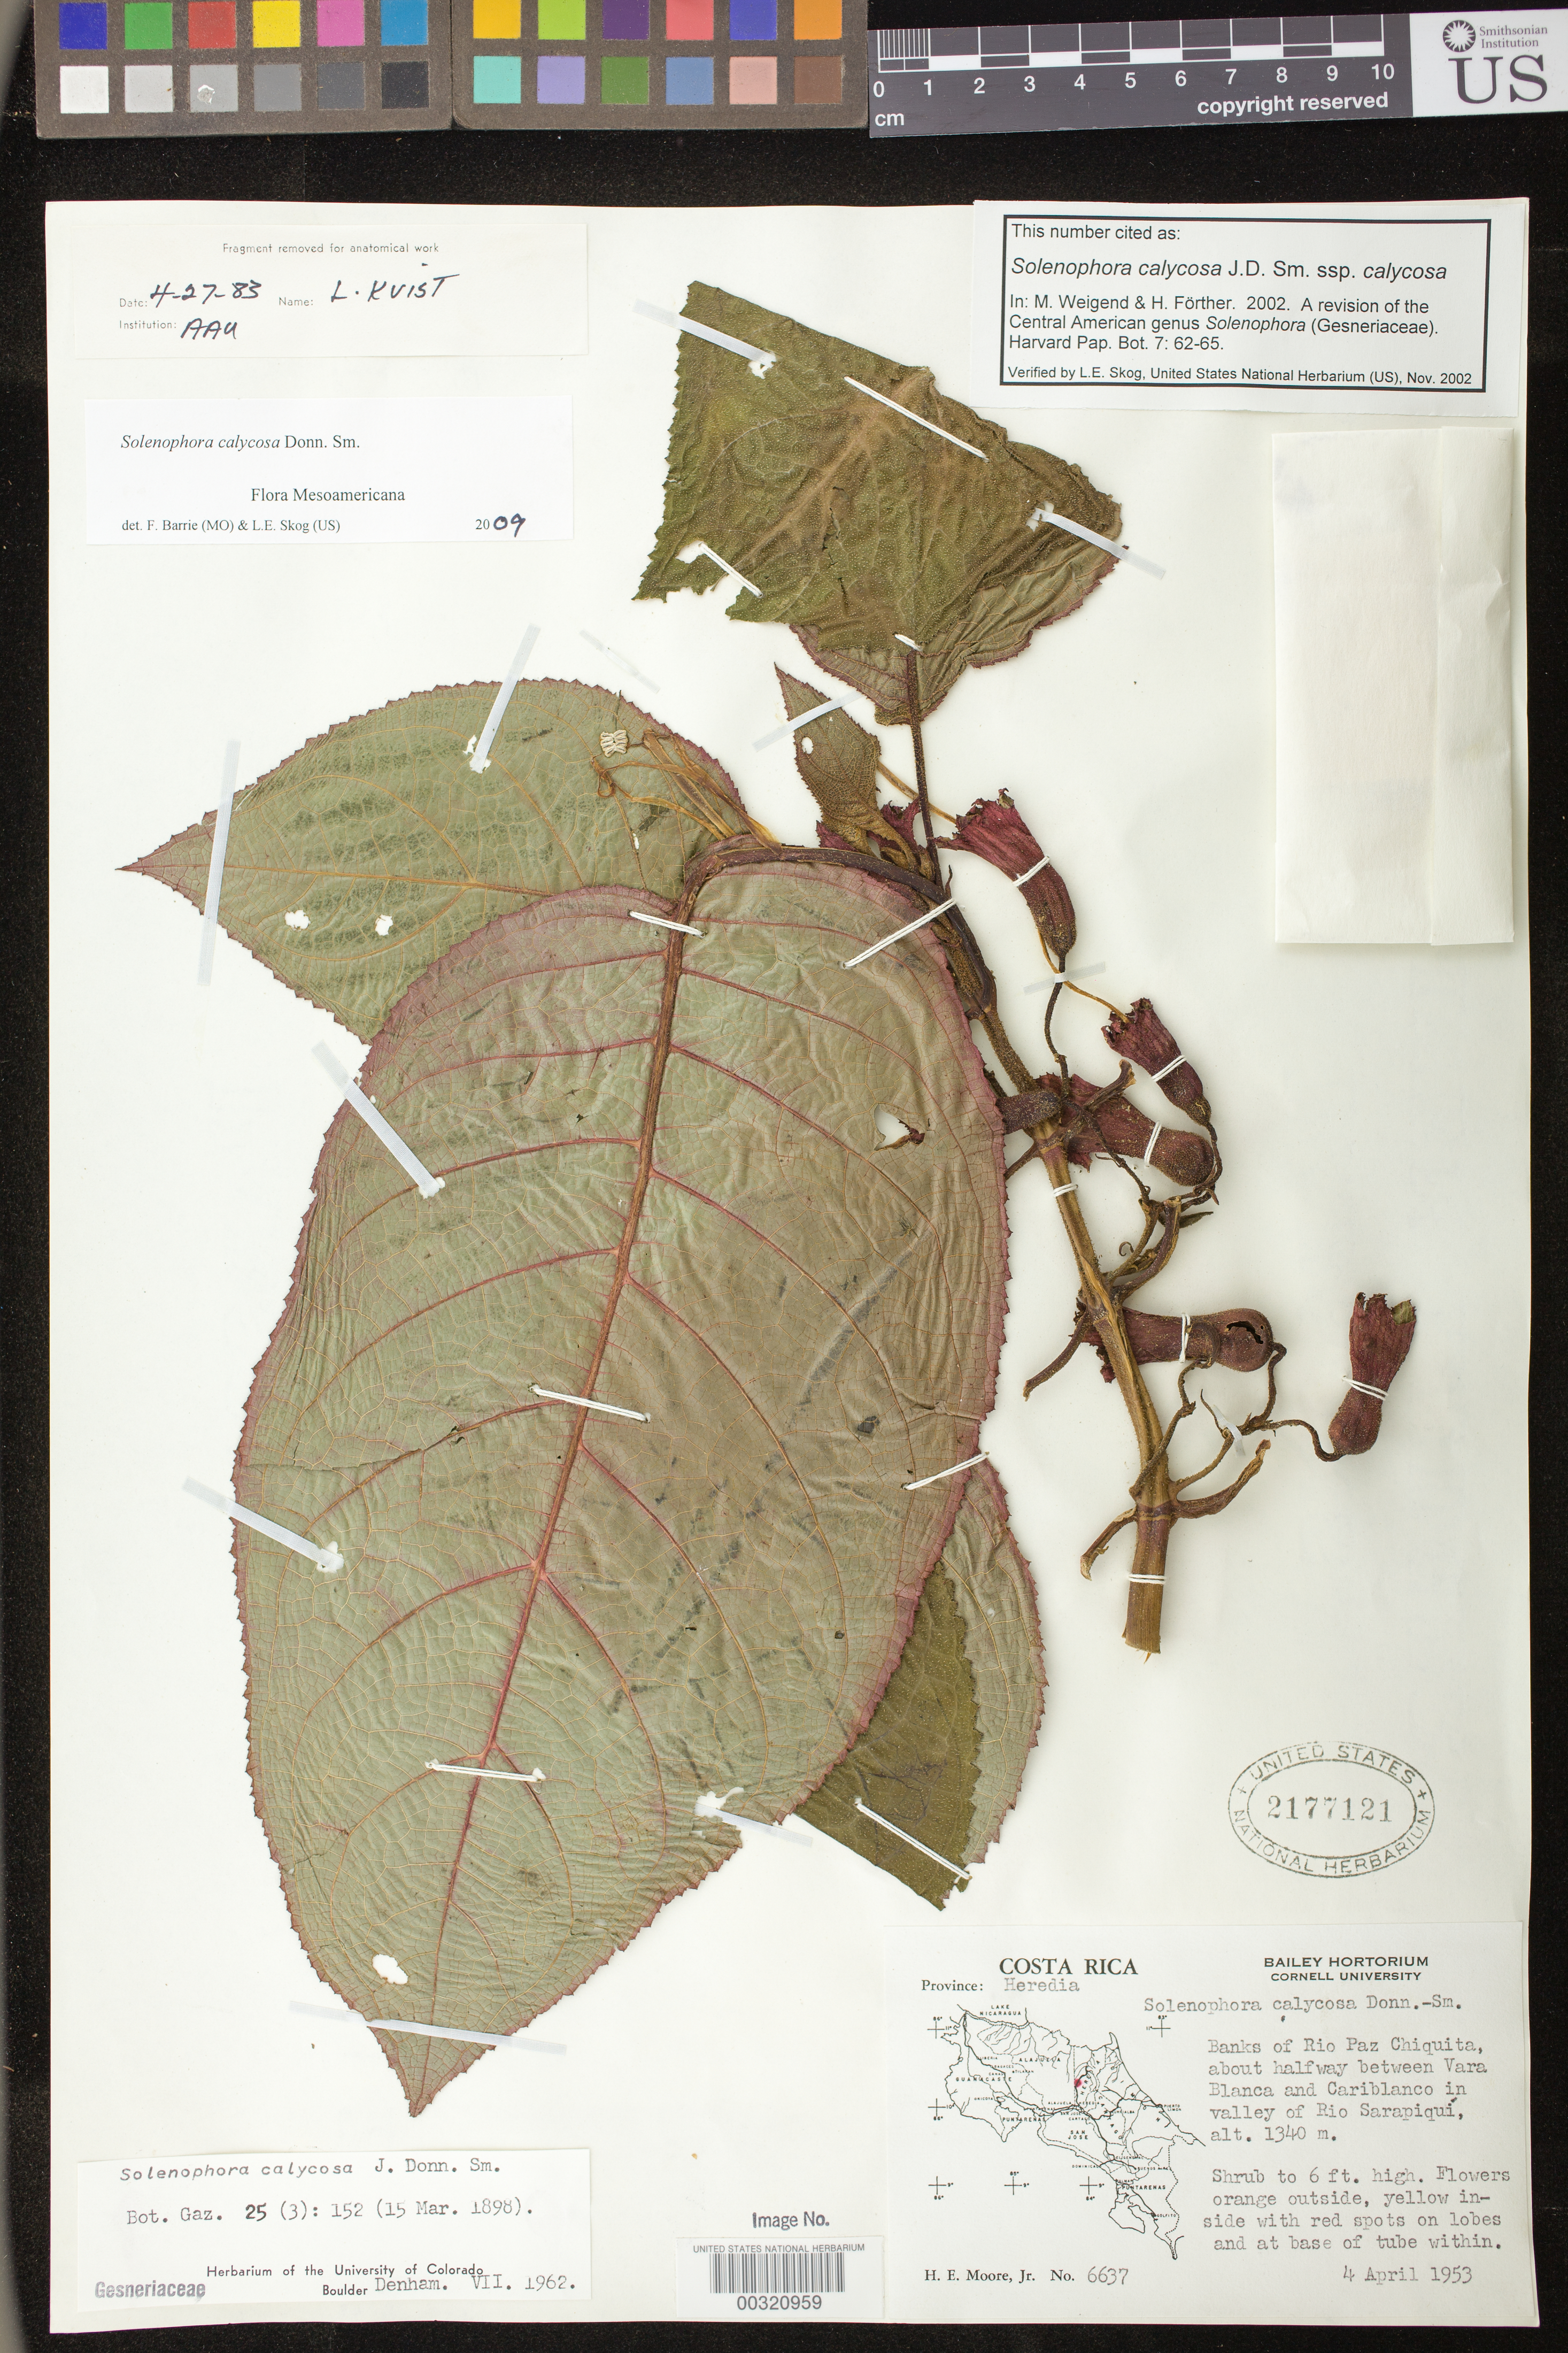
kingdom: Plantae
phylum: Tracheophyta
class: Magnoliopsida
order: Lamiales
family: Gesneriaceae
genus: Solenophora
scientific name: Solenophora calycosa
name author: Donn. Sm.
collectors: H. E. Moore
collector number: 6637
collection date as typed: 04 Apr 1953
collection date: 1953-04-04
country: Costa Rica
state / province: Heredia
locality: Banks of Rio Paz Chiquita, about halfway between Vara Blanca and Cariblanco in valley of Rio Sarapiqui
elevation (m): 1340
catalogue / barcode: US 2177121